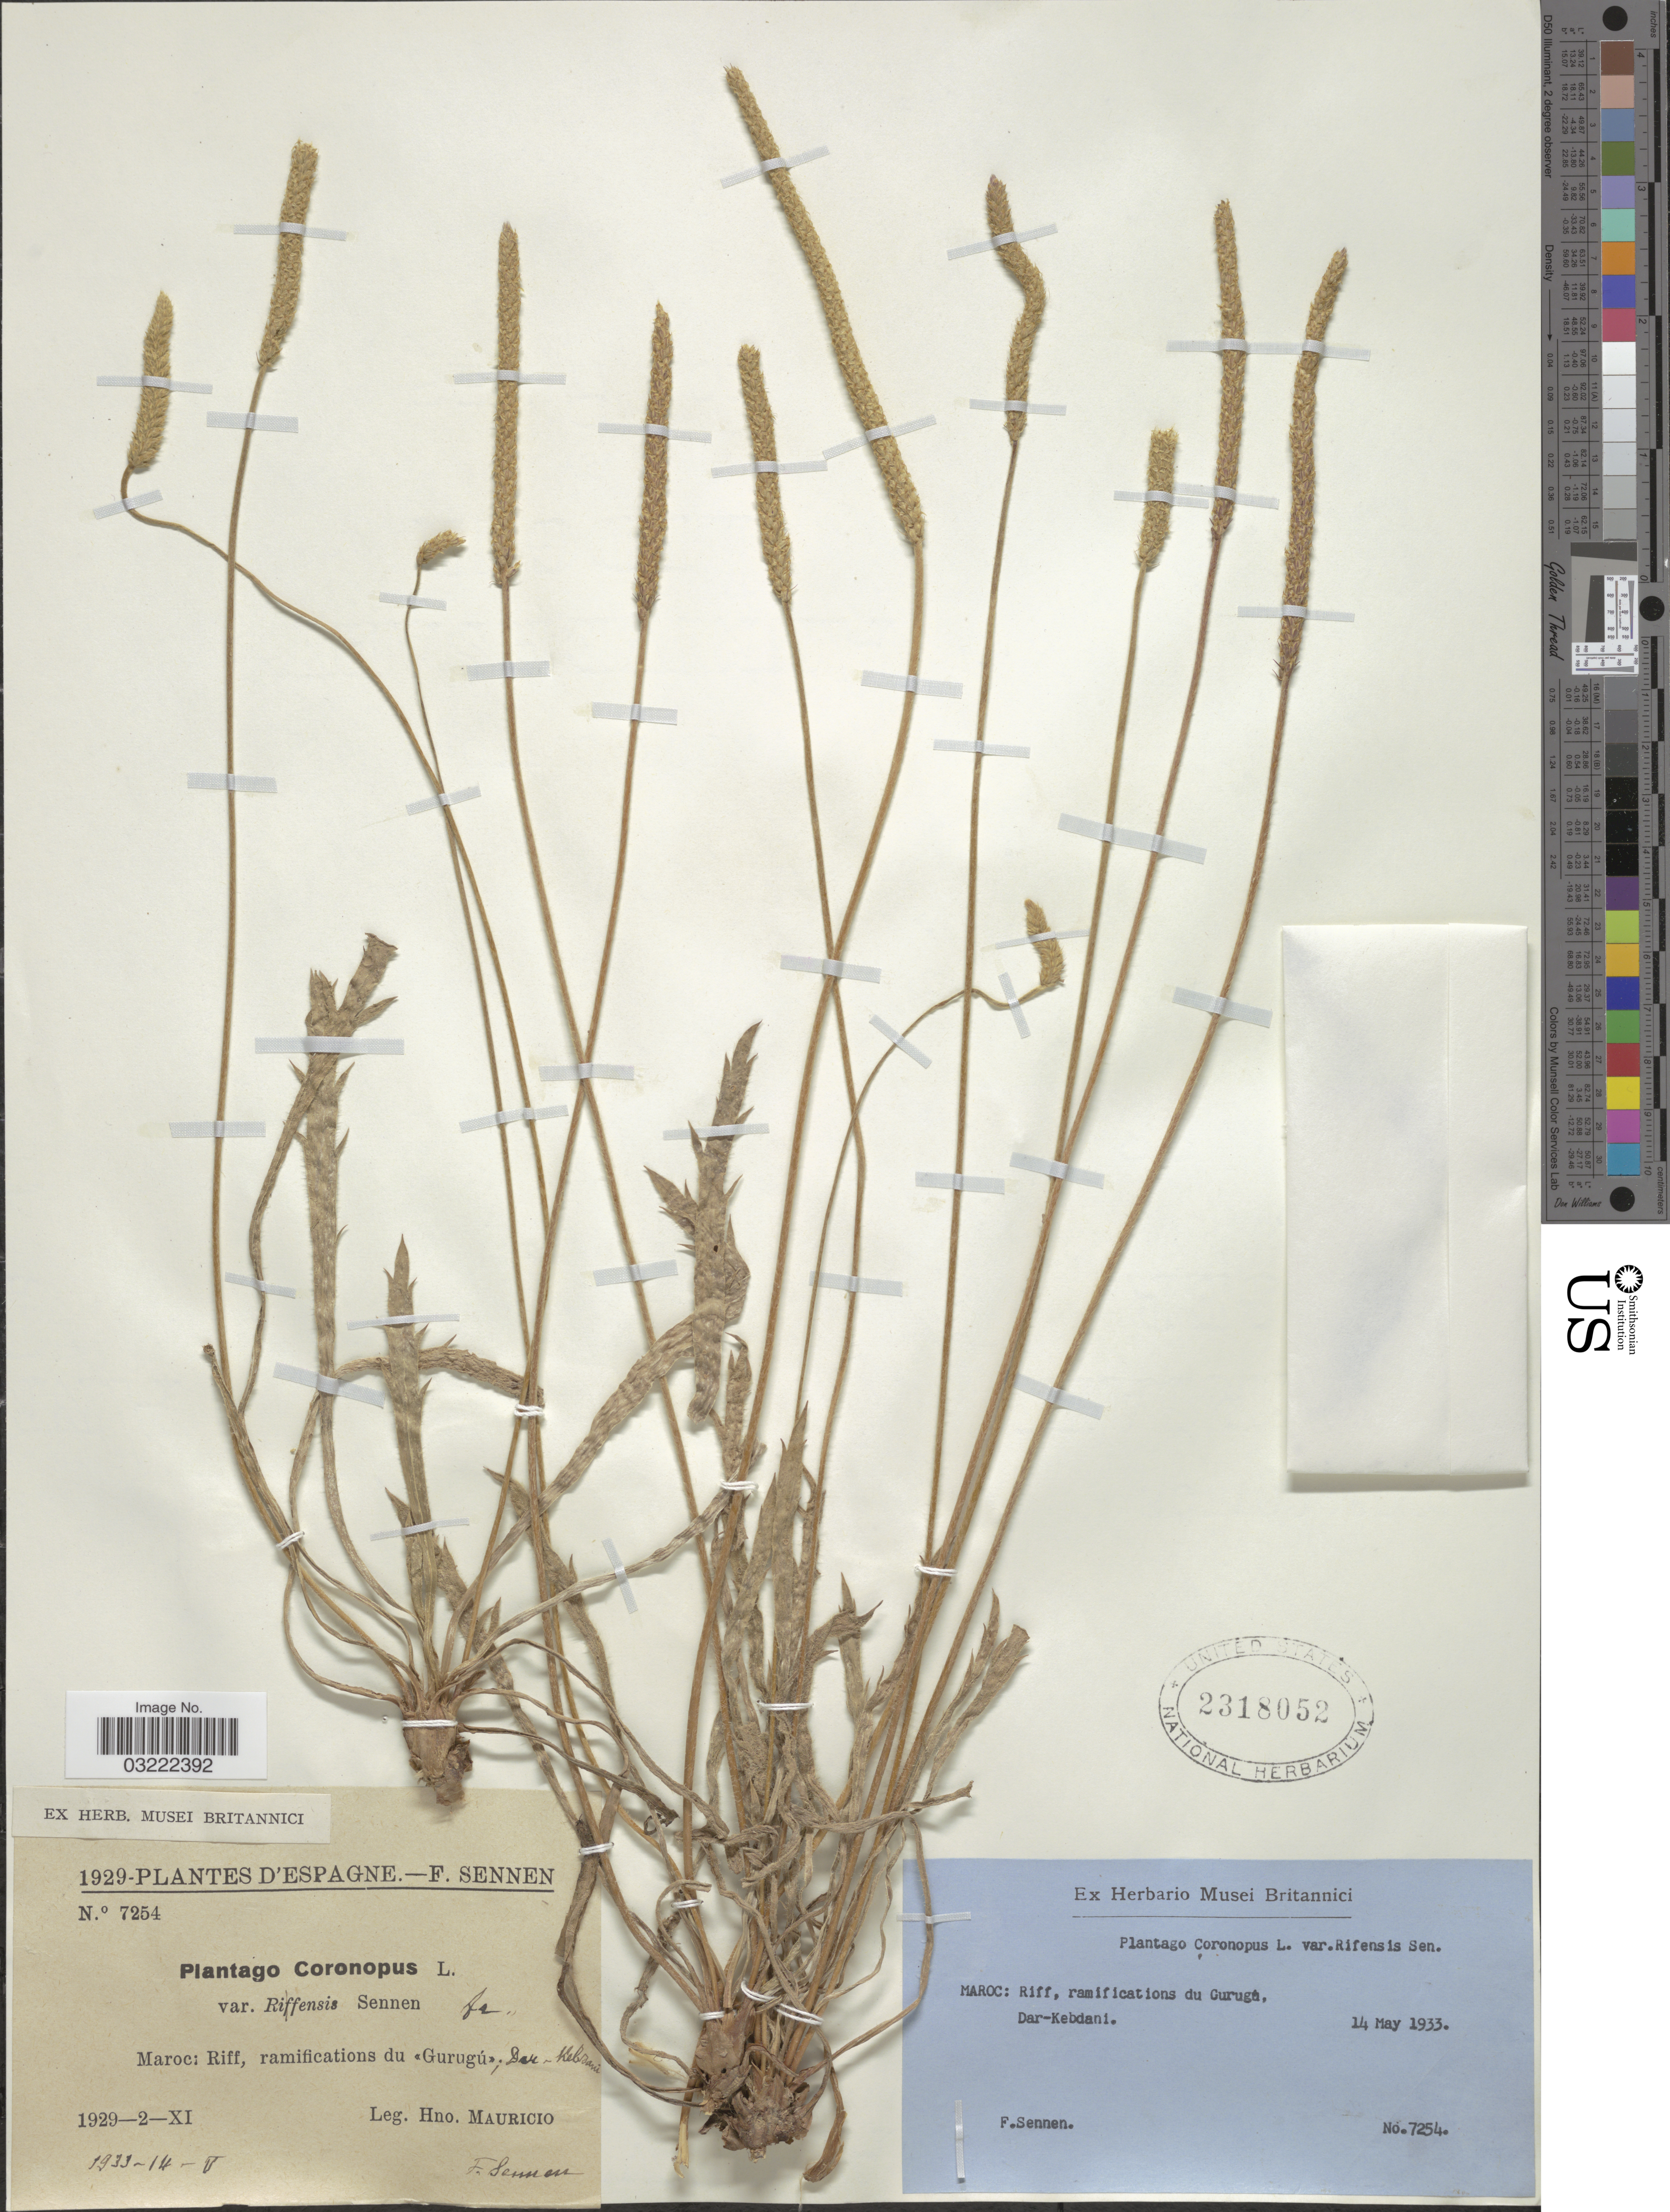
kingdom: Plantae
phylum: Tracheophyta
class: Magnoliopsida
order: Lamiales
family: Plantaginaceae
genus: Plantago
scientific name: Plantago coronopus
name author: L.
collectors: E. Sennen & H. Mauricio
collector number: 7254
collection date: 1933-05-14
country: Morocco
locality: Maroc: Riff, ramifications du Guruga, Dar-Kebdani.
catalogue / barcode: US 2318052